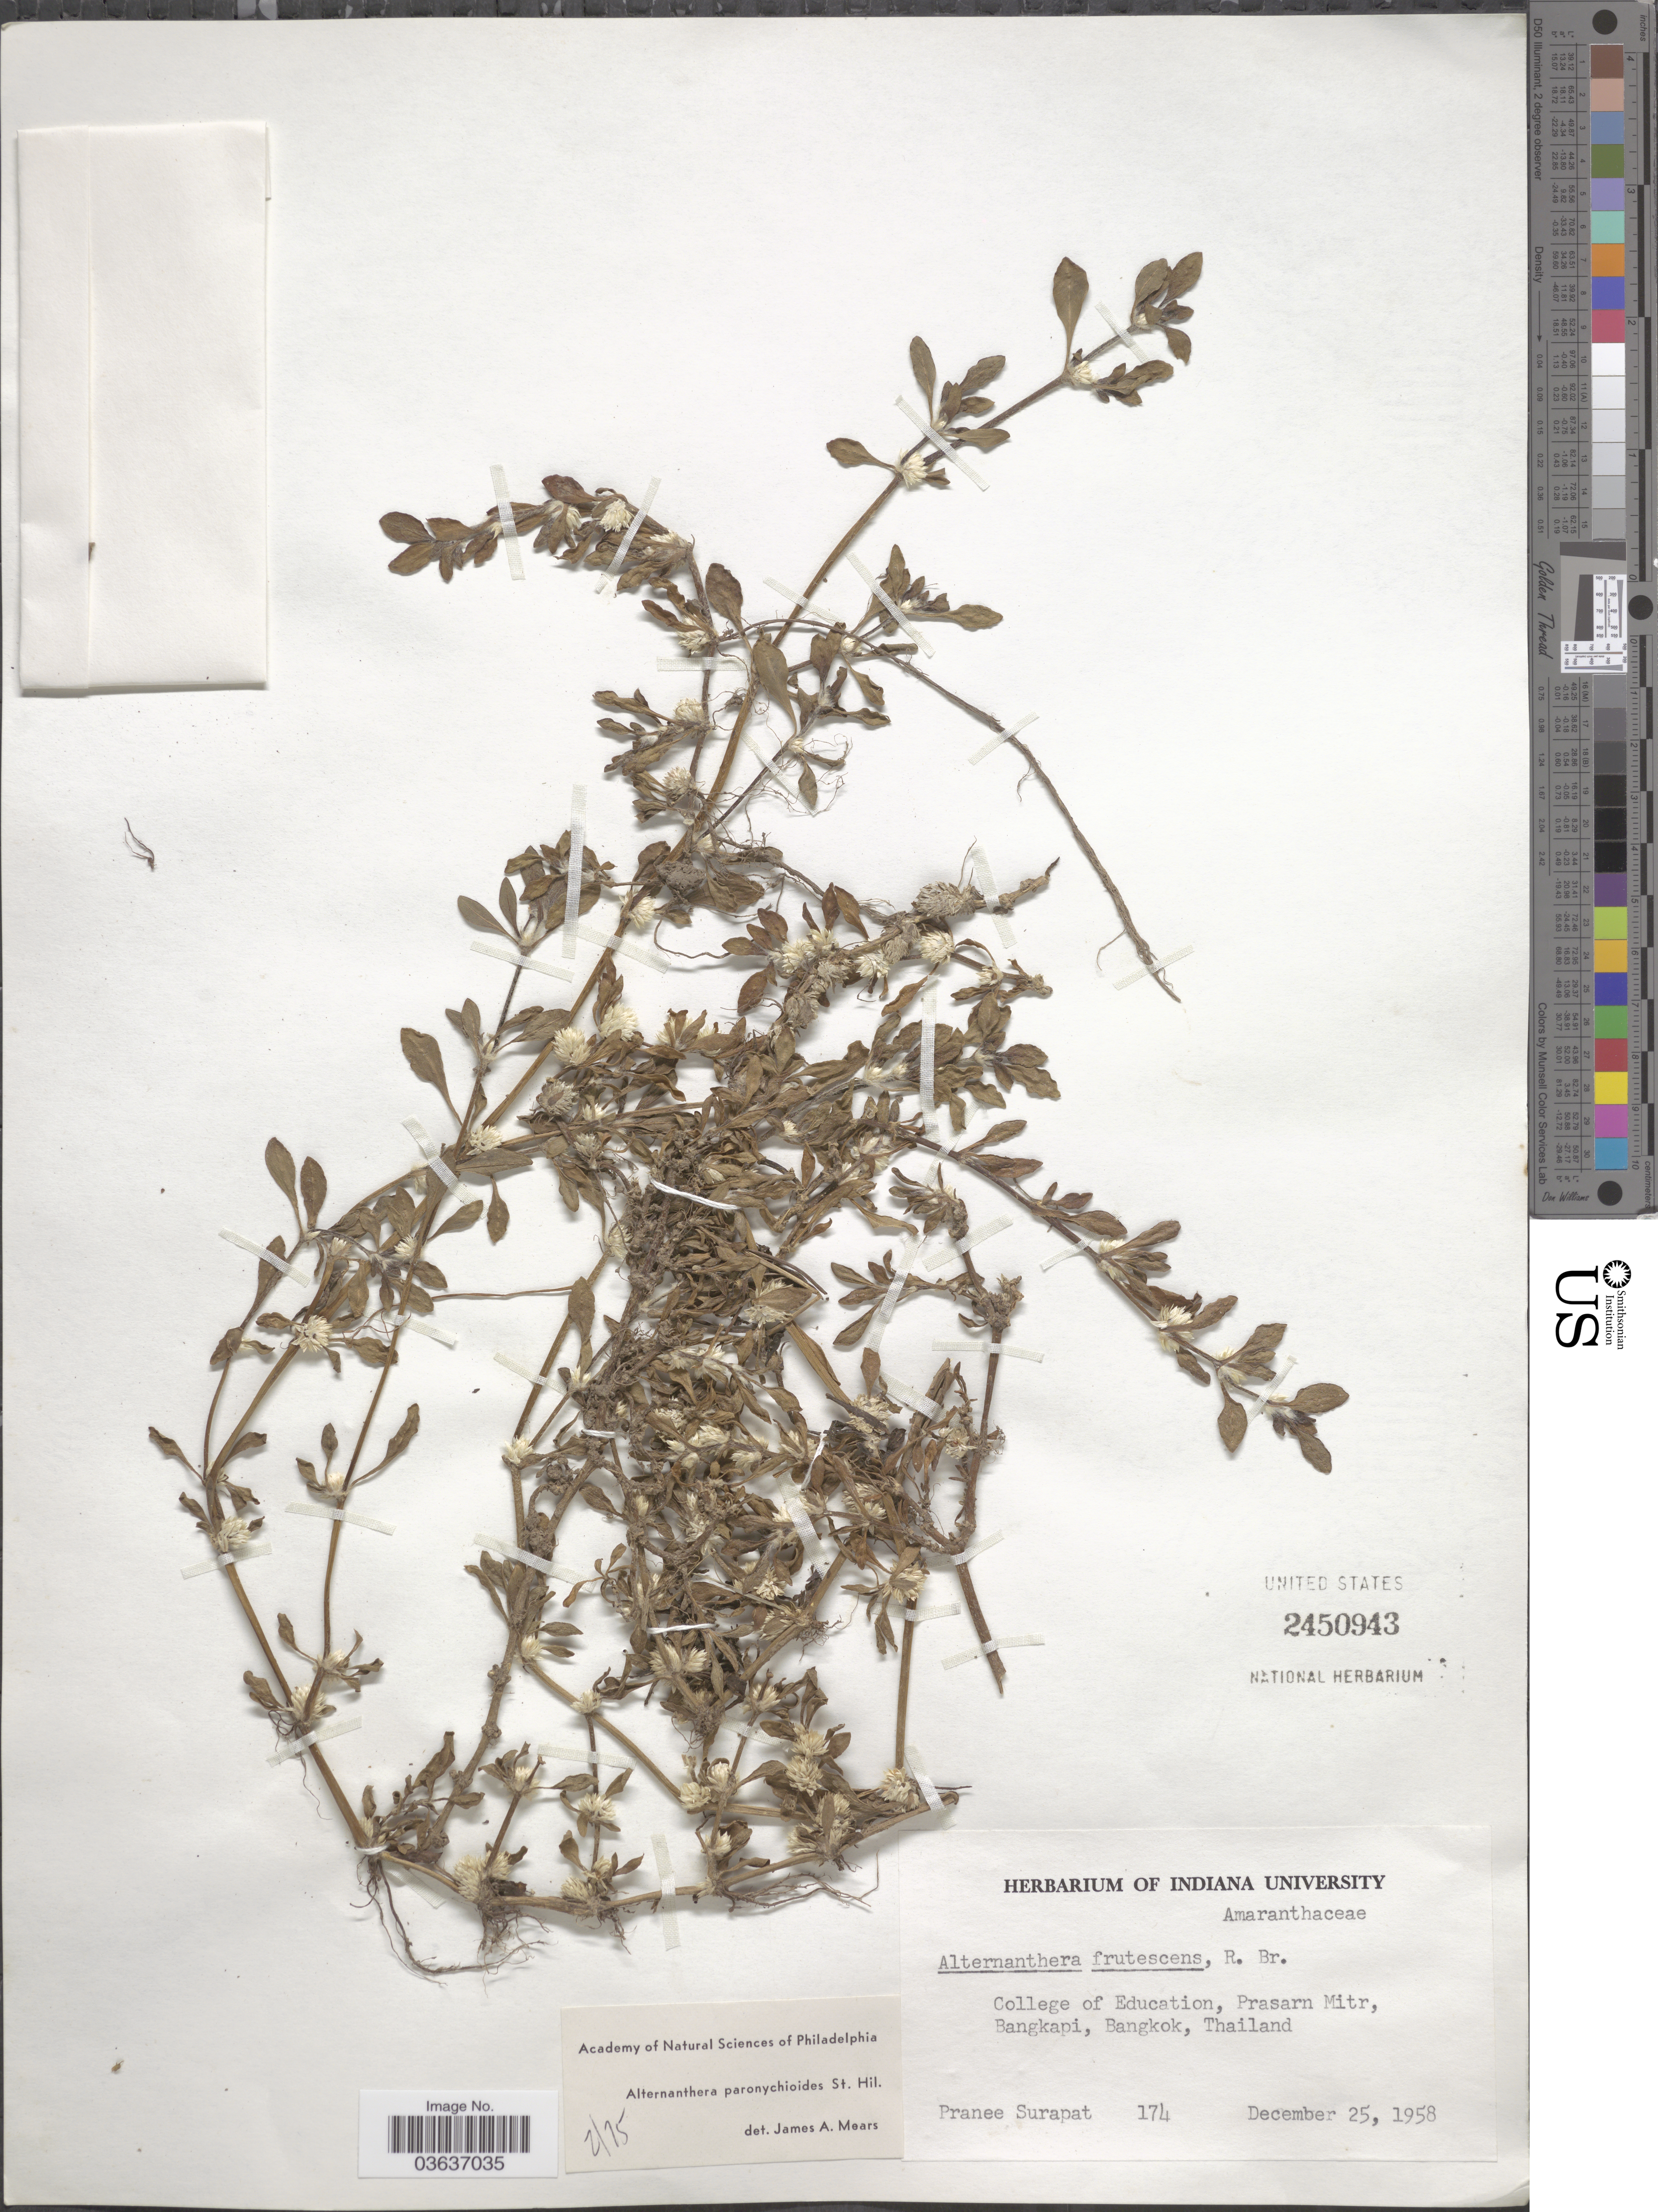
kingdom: Plantae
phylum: Tracheophyta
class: Magnoliopsida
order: Caryophyllales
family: Amaranthaceae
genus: Alternanthera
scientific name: Alternanthera paronychioides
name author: A. St.-Hil.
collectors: P. Surapat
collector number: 174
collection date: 1958-12-25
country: Thailand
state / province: Bangkok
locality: College of Education, Prasarn Mtr, Bangkapi.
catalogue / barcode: US 2450943